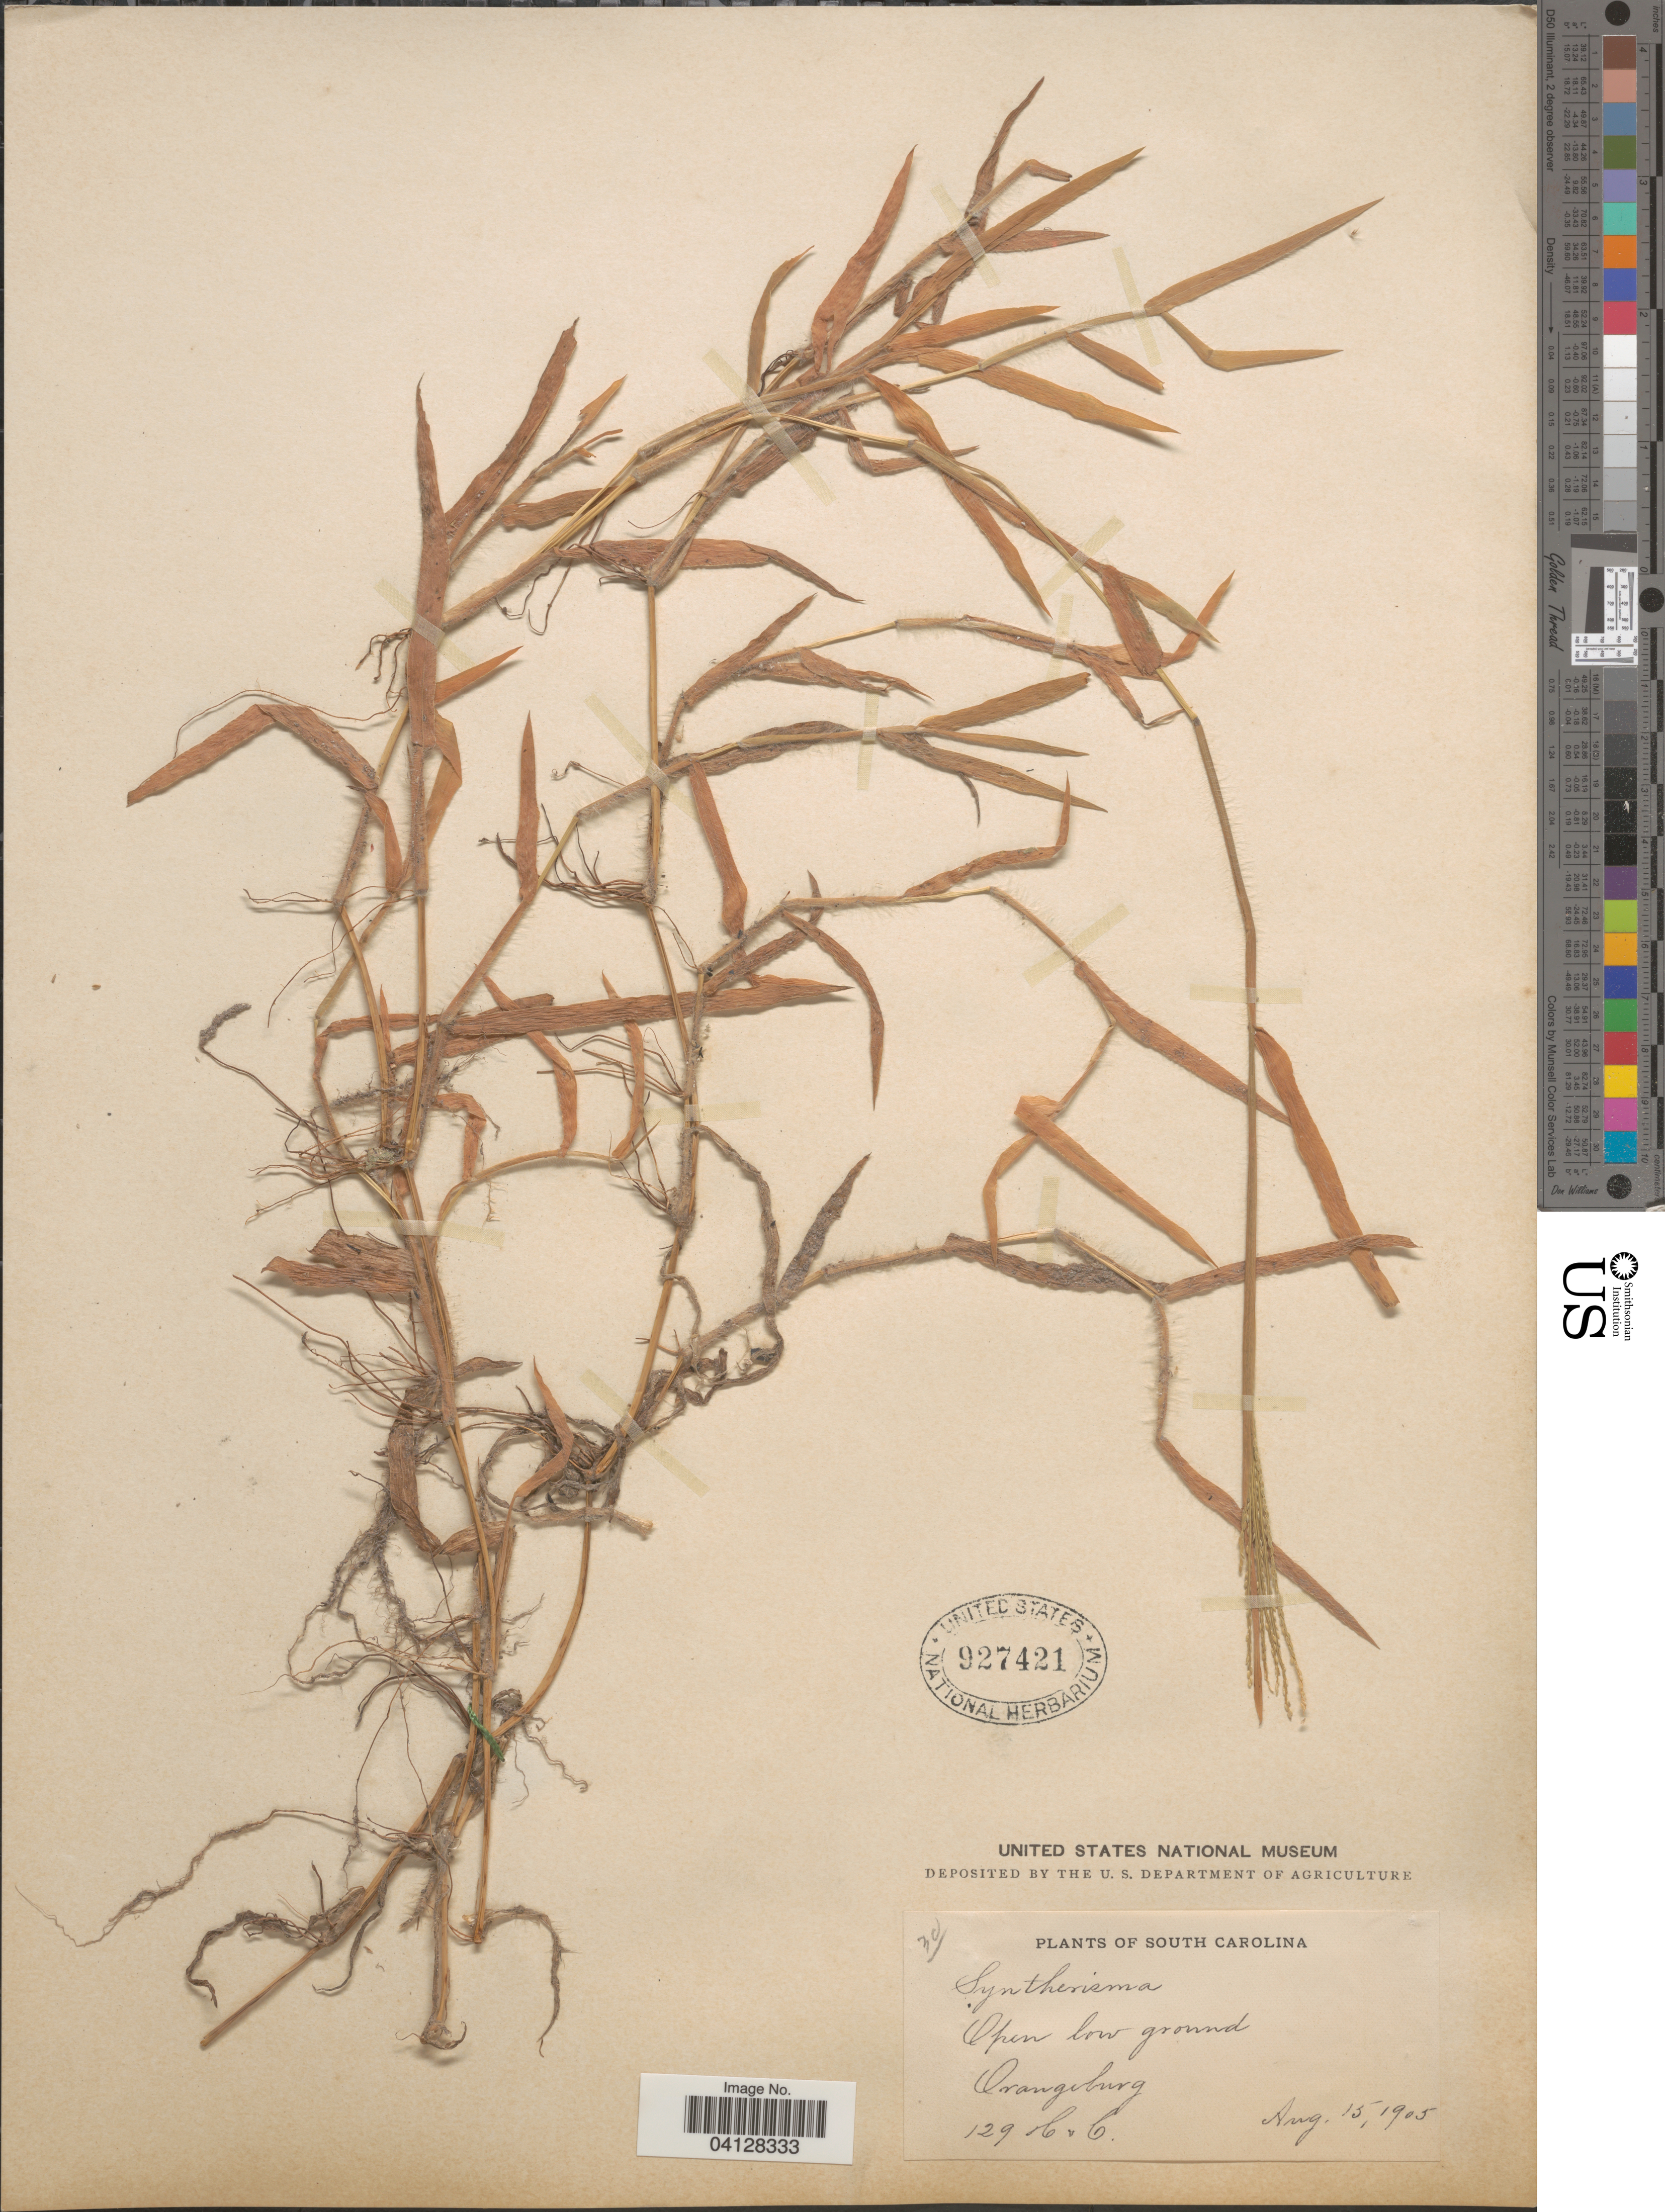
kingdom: Plantae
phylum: Tracheophyta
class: Liliopsida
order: Poales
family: Poaceae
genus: Syntherisma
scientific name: Syntherisma sp.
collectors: C. C.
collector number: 129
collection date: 1905-08-15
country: United States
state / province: South Carolina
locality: Orangeburg.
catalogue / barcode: US 927421